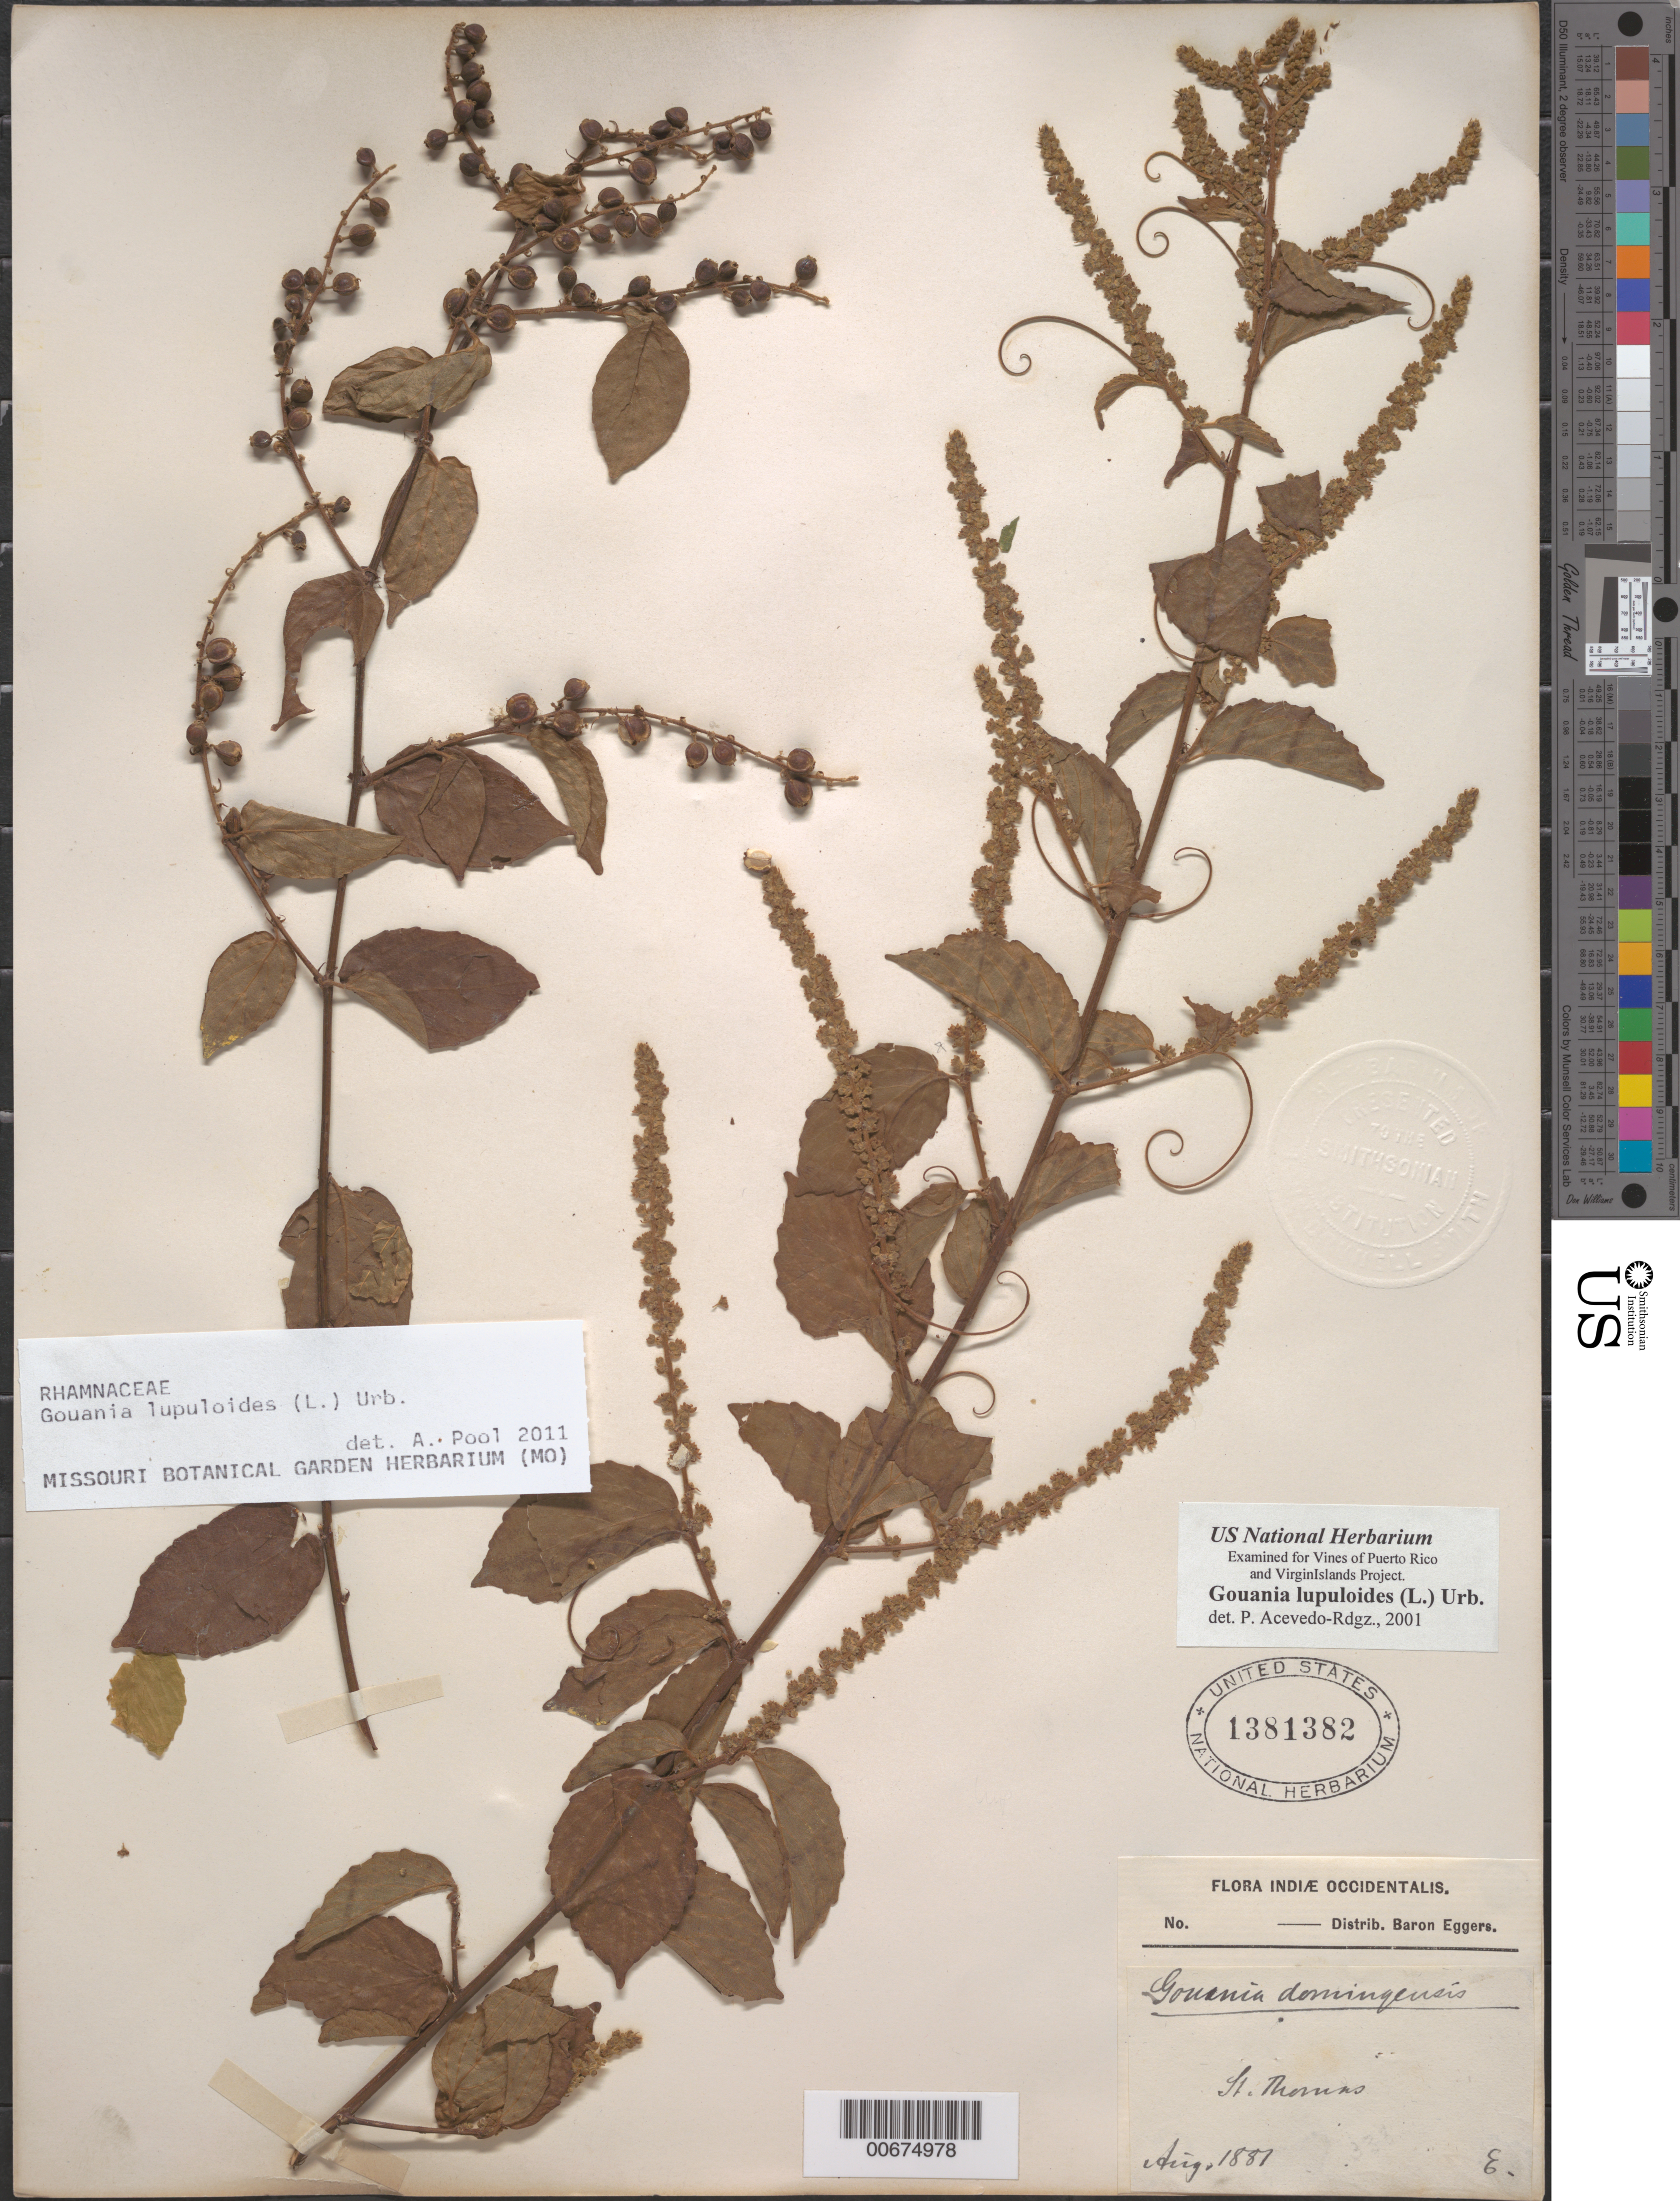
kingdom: Plantae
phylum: Tracheophyta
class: Magnoliopsida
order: Rosales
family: Rhamnaceae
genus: Gouania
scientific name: Gouania lupuloides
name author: (L.) Urb.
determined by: Pool, A., (MO), Missouri Botanical Garden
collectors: H. F. A. von Eggers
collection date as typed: Aug 1881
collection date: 1881-08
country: U.S. Virgin Islands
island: St. Thomas I.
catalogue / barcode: US 1381382